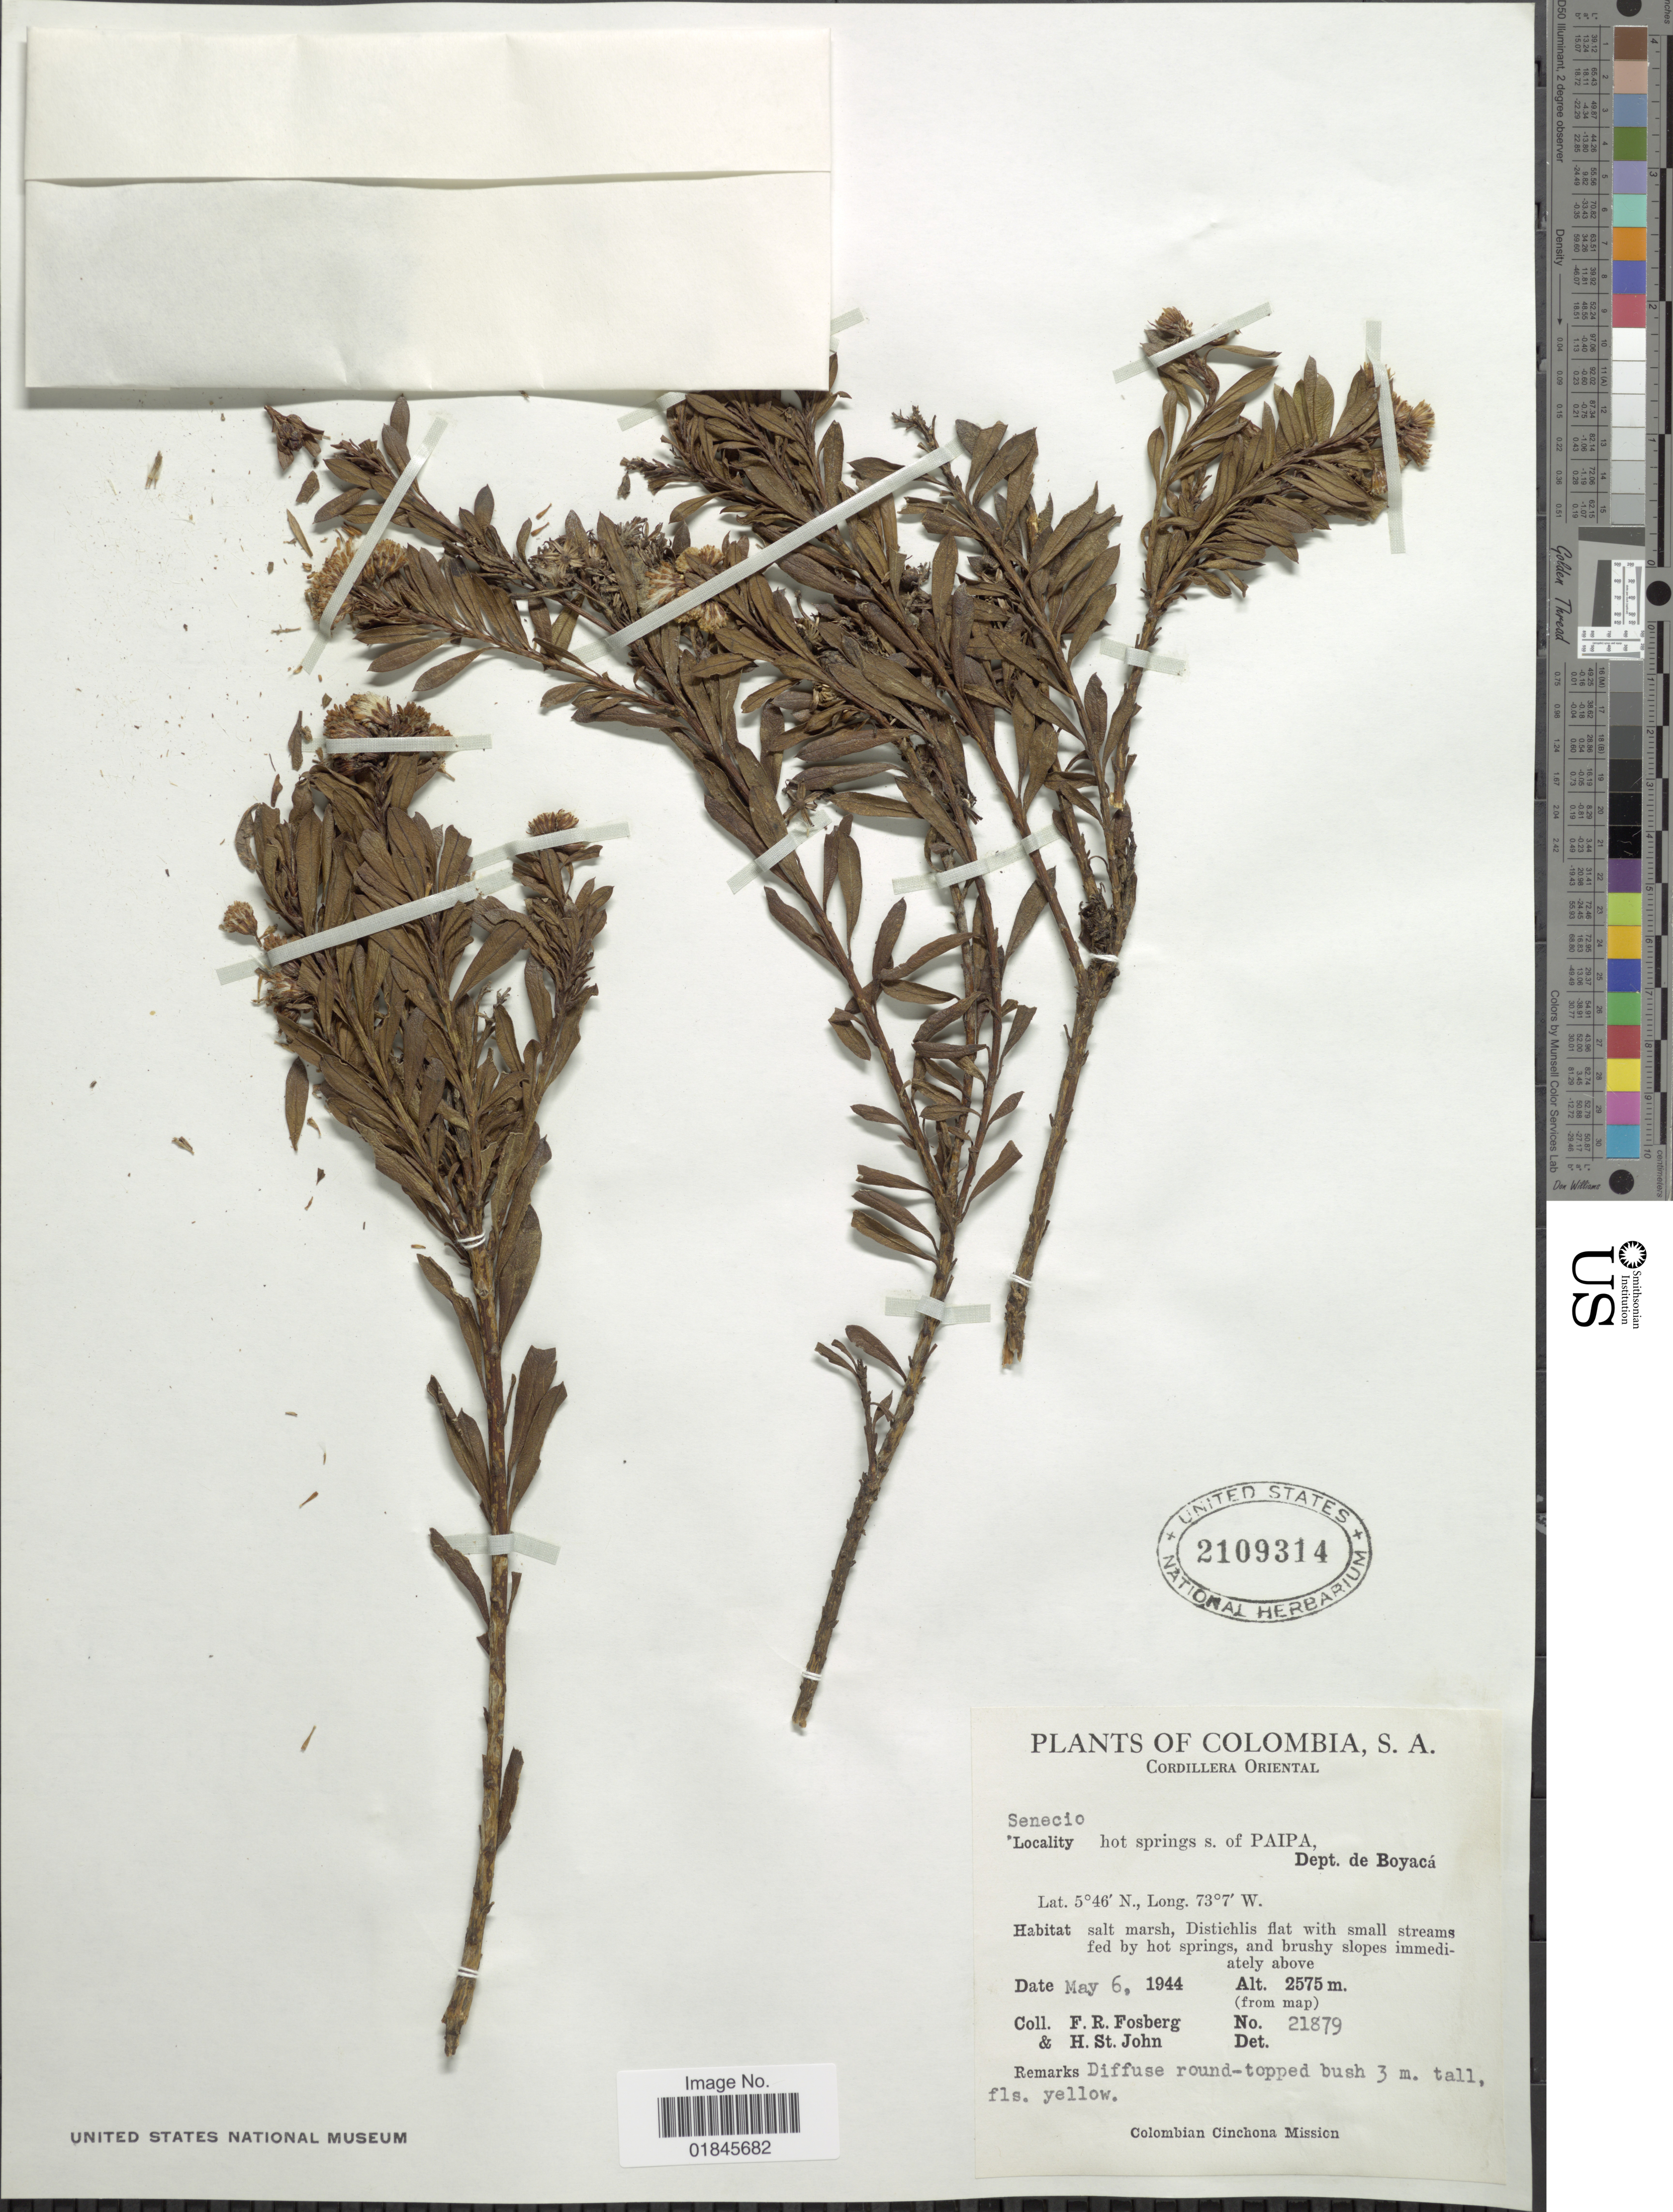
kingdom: Plantae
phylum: Tracheophyta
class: Magnoliopsida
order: Asterales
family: Asteraceae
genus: Pentacalia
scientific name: Pentacalia pulchella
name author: (Kunth) Cuatrec.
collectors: F. R. Fosberg & H. St. John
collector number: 21879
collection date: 1944-05-06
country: Colombia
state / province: Boyacá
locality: Cordillera Oriental. Hot springs s. of Paipa, Dept. de Boyacá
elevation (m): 2575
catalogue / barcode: US 2109314